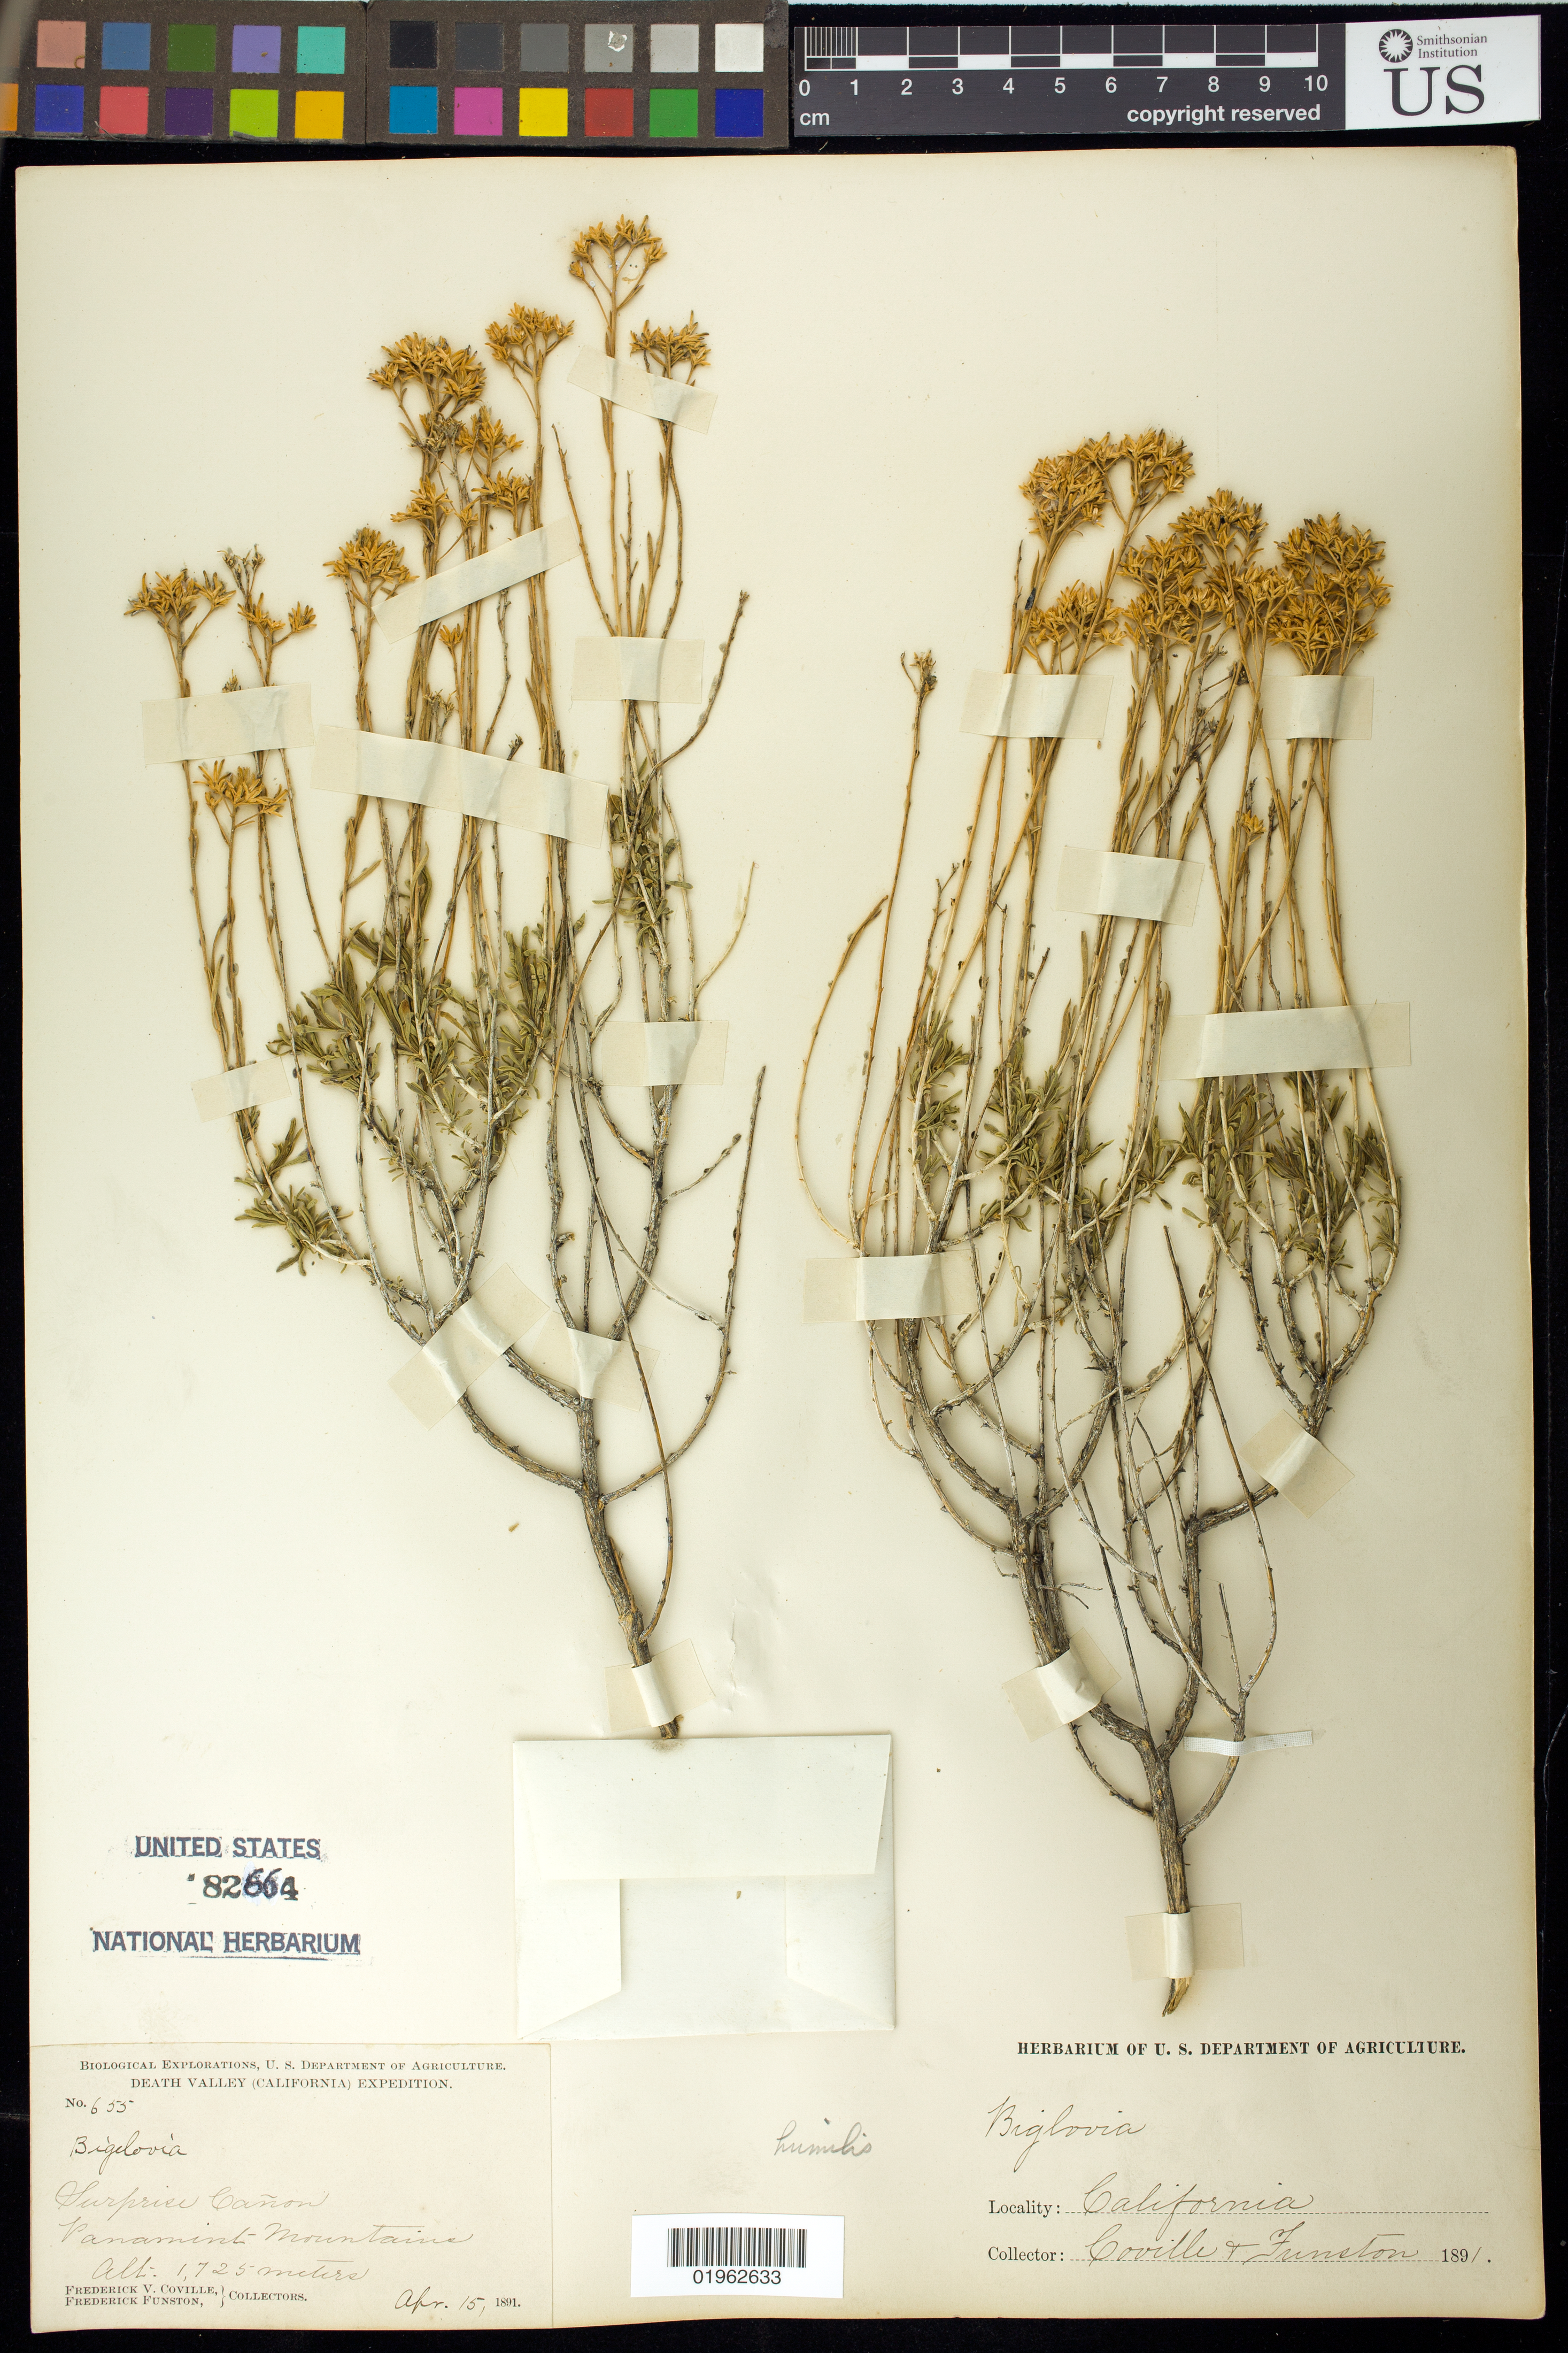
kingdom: Plantae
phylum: Tracheophyta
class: Magnoliopsida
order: Asterales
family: Asteraceae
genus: Bigelowia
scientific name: Bigelowia sp.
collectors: F. V. Coville & F. Funston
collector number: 655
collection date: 1891-04-15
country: United States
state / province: California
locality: Surprise Canyon, Panamint Mountains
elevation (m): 1725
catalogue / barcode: US 82664